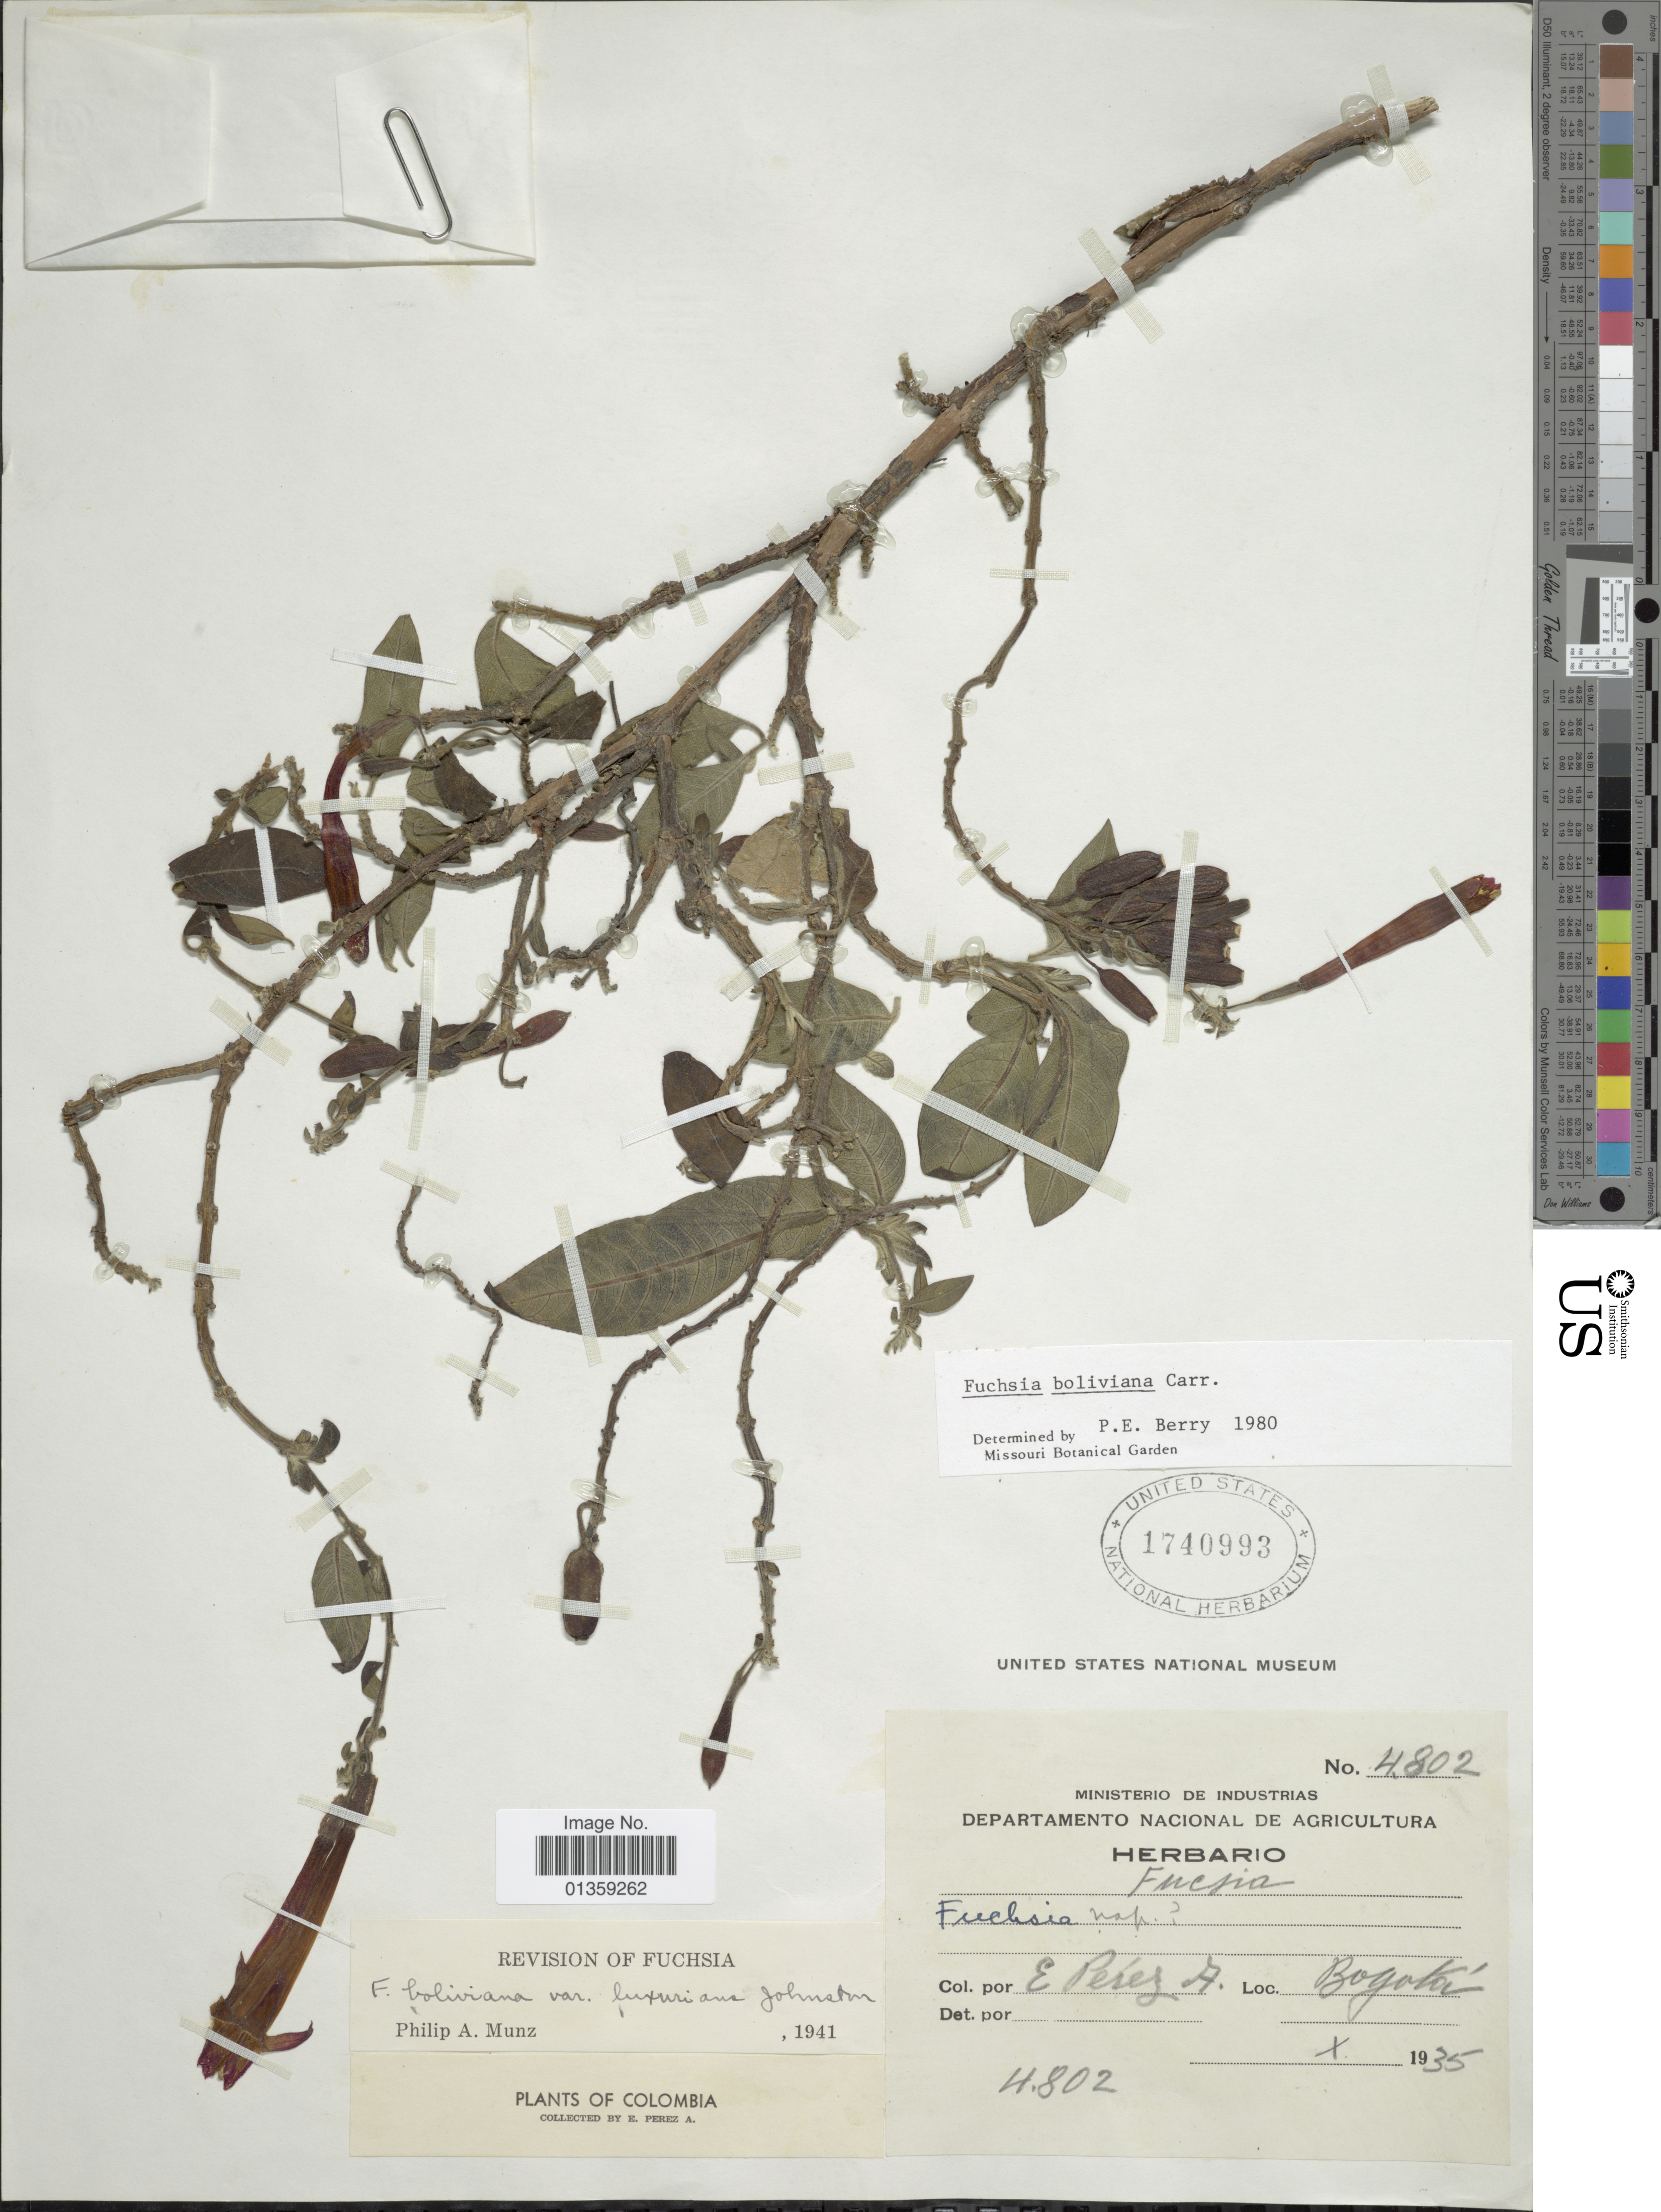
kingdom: Plantae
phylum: Tracheophyta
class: Magnoliopsida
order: Myrtales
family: Onagraceae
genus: Fuchsia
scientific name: Fuchsia boliviana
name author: Carrière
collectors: E. Pérez Arbeláez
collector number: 4802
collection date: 1935-10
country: Colombia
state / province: Bogota D.C.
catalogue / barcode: US 1740993